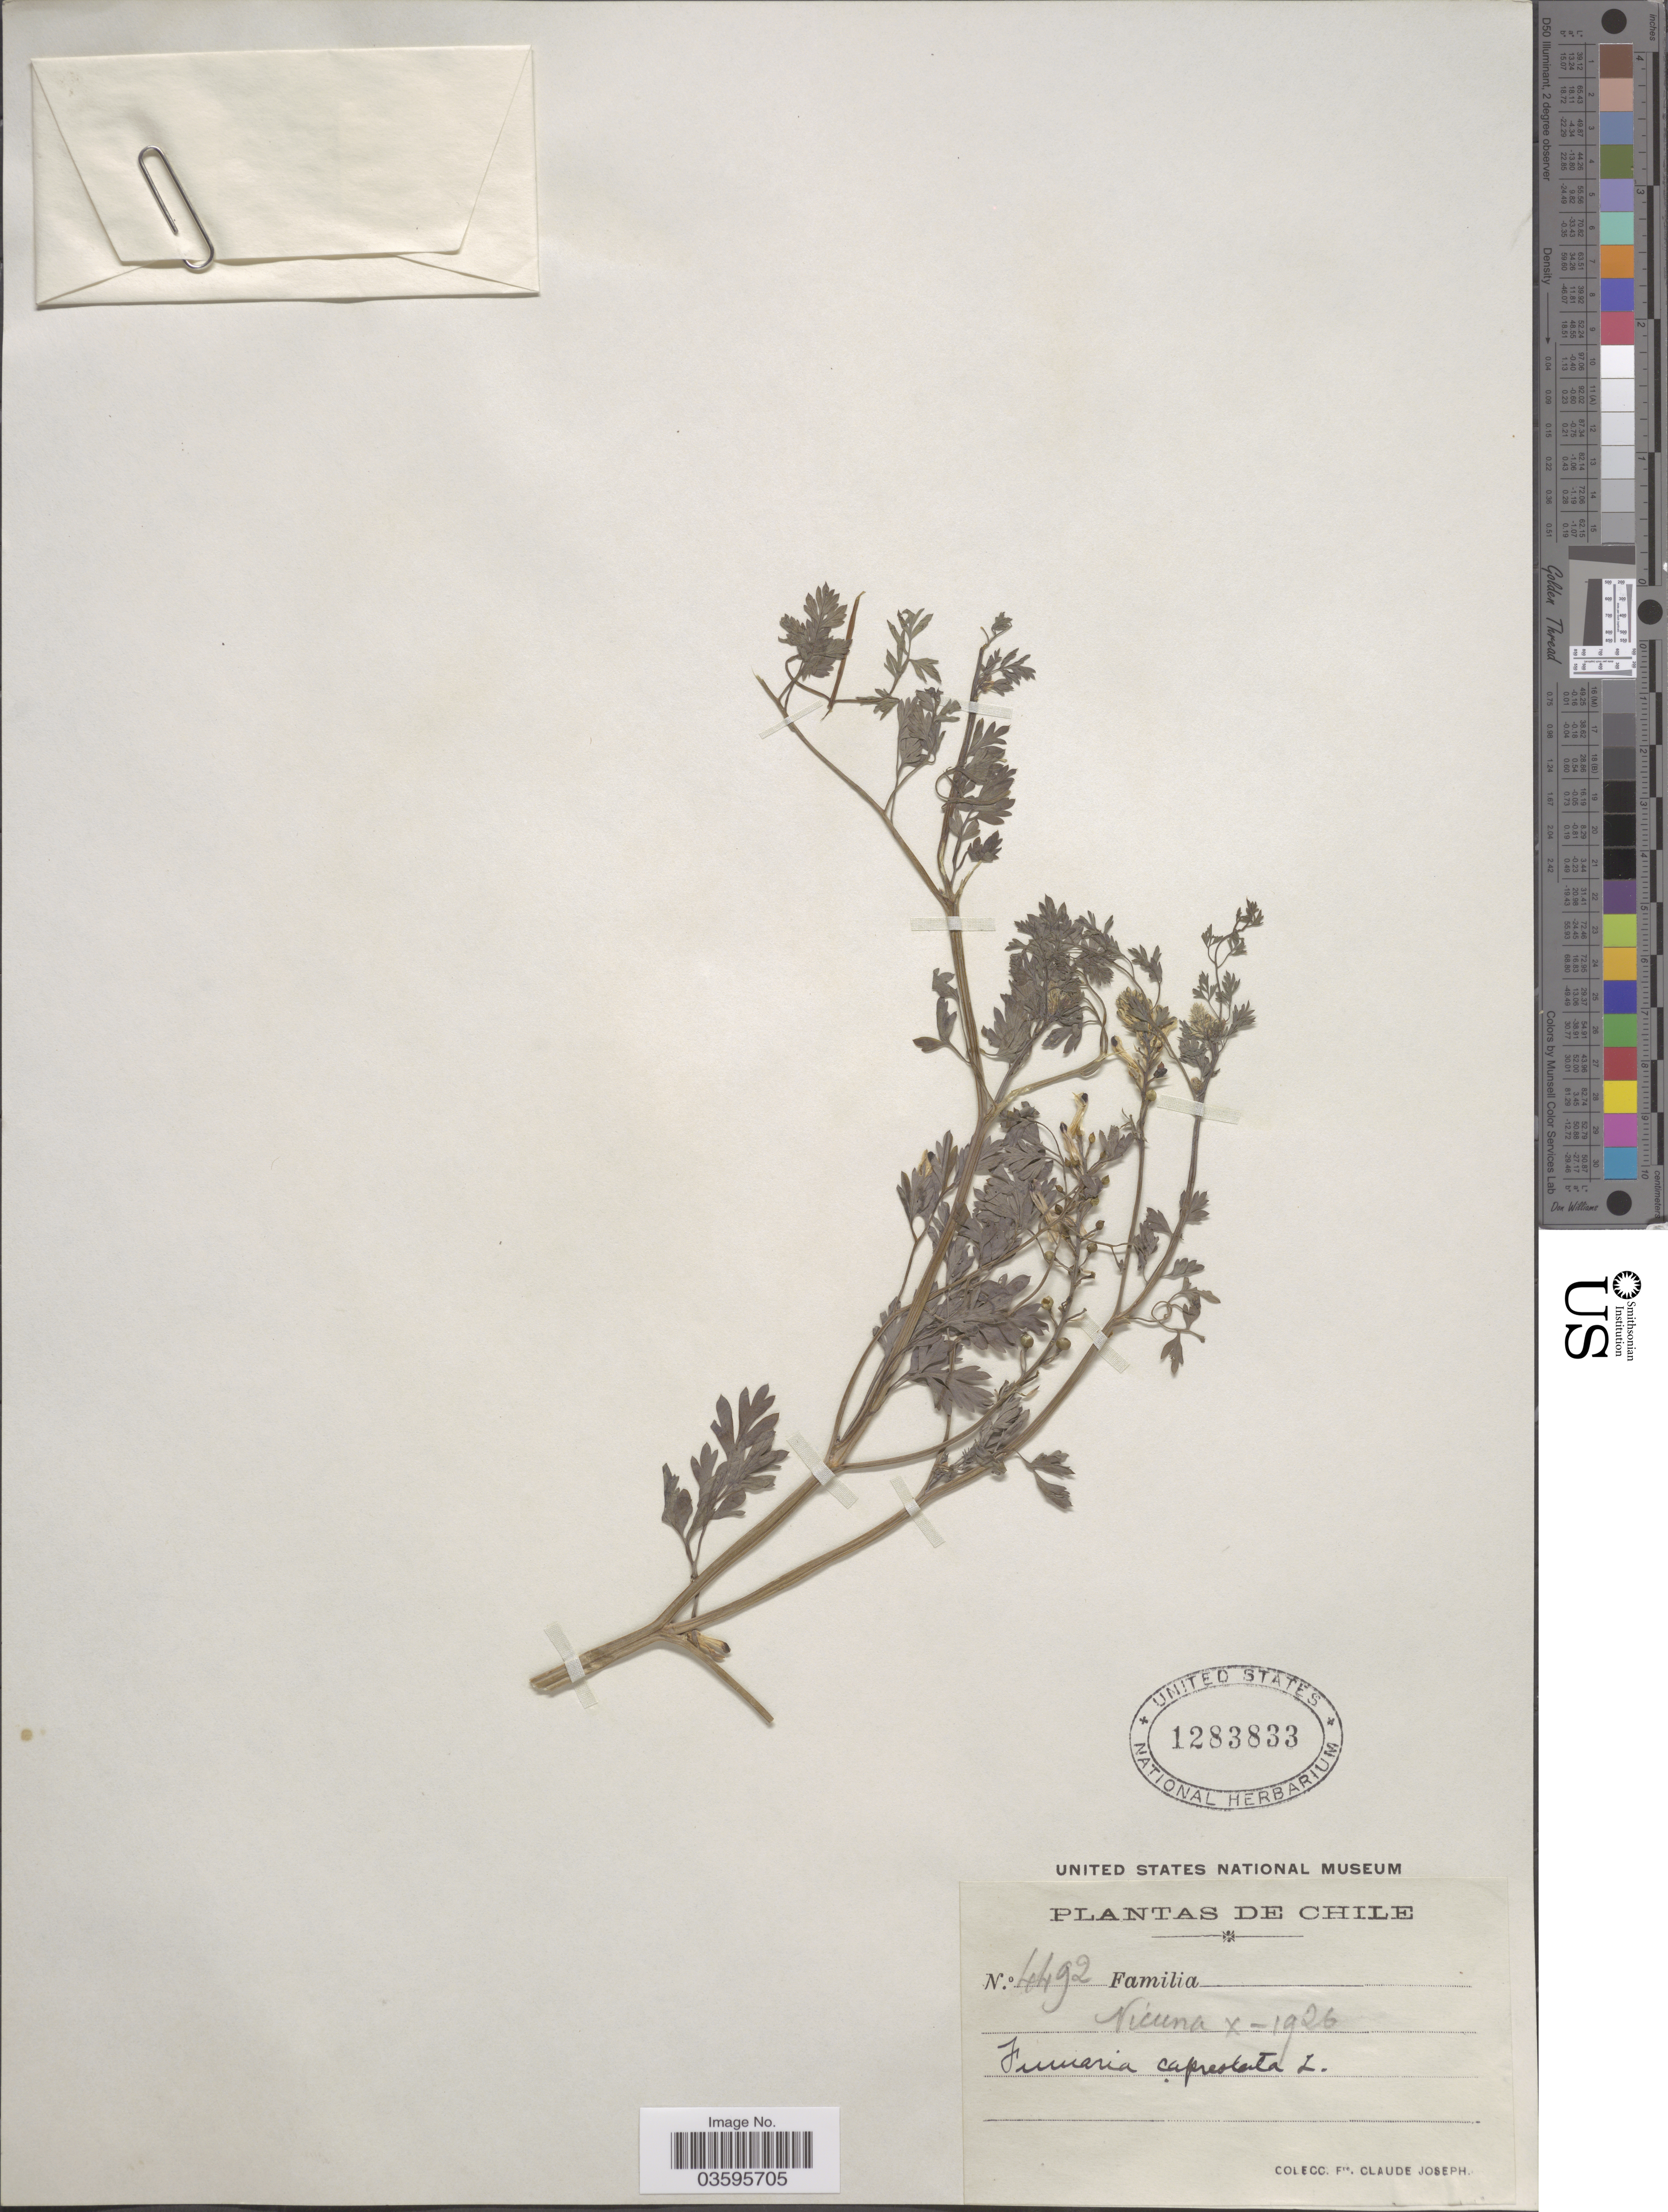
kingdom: Plantae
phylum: Tracheophyta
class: Magnoliopsida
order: Ranunculales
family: Papaveraceae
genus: Fumaria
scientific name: Fumaria media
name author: Loisel.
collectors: Frere Claude Joseph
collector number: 4492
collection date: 1926-10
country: Chile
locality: Vicuna.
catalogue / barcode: US 1283833